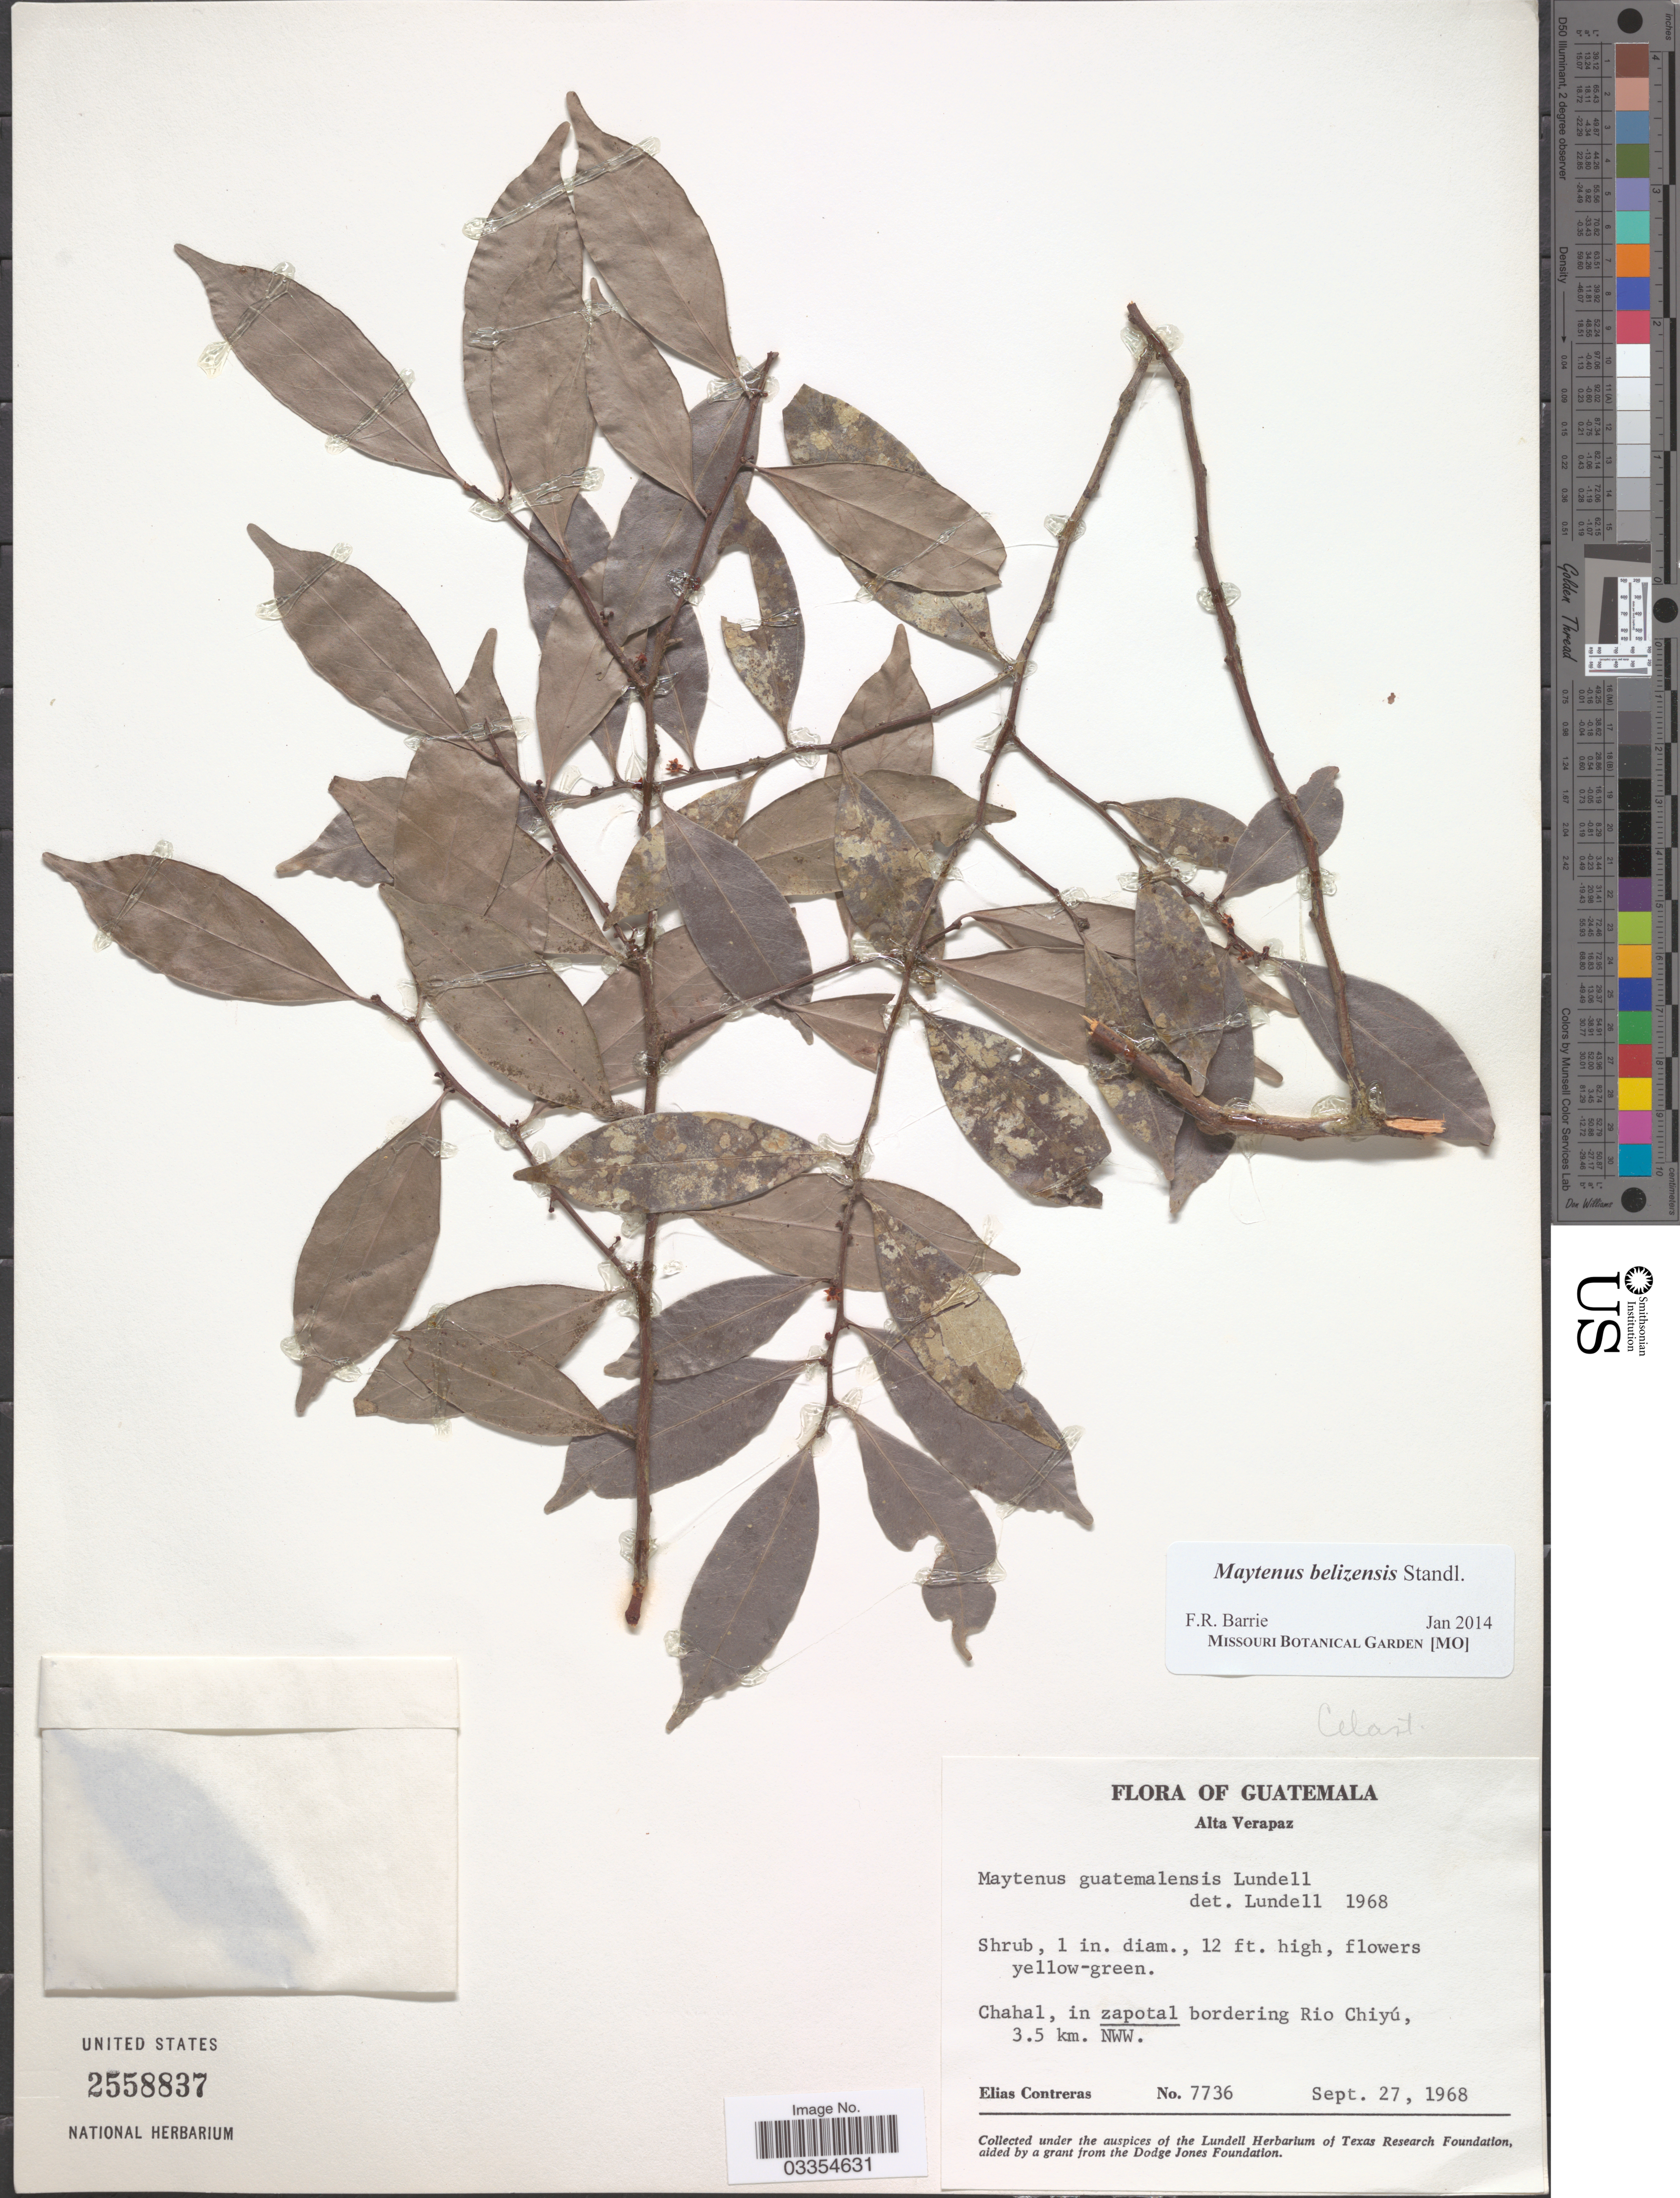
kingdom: Plantae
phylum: Tracheophyta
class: Magnoliopsida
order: Celastrales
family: Celastraceae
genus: Maytenus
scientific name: Maytenus belizensis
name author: Standl.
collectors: E. Contreras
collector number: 7736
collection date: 1968-09-27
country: Guatemala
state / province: Alta Verapaz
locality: Chahal, in zapotal bordering Rio Chiyú, 3.5 km. NWW.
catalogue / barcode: US 2558837